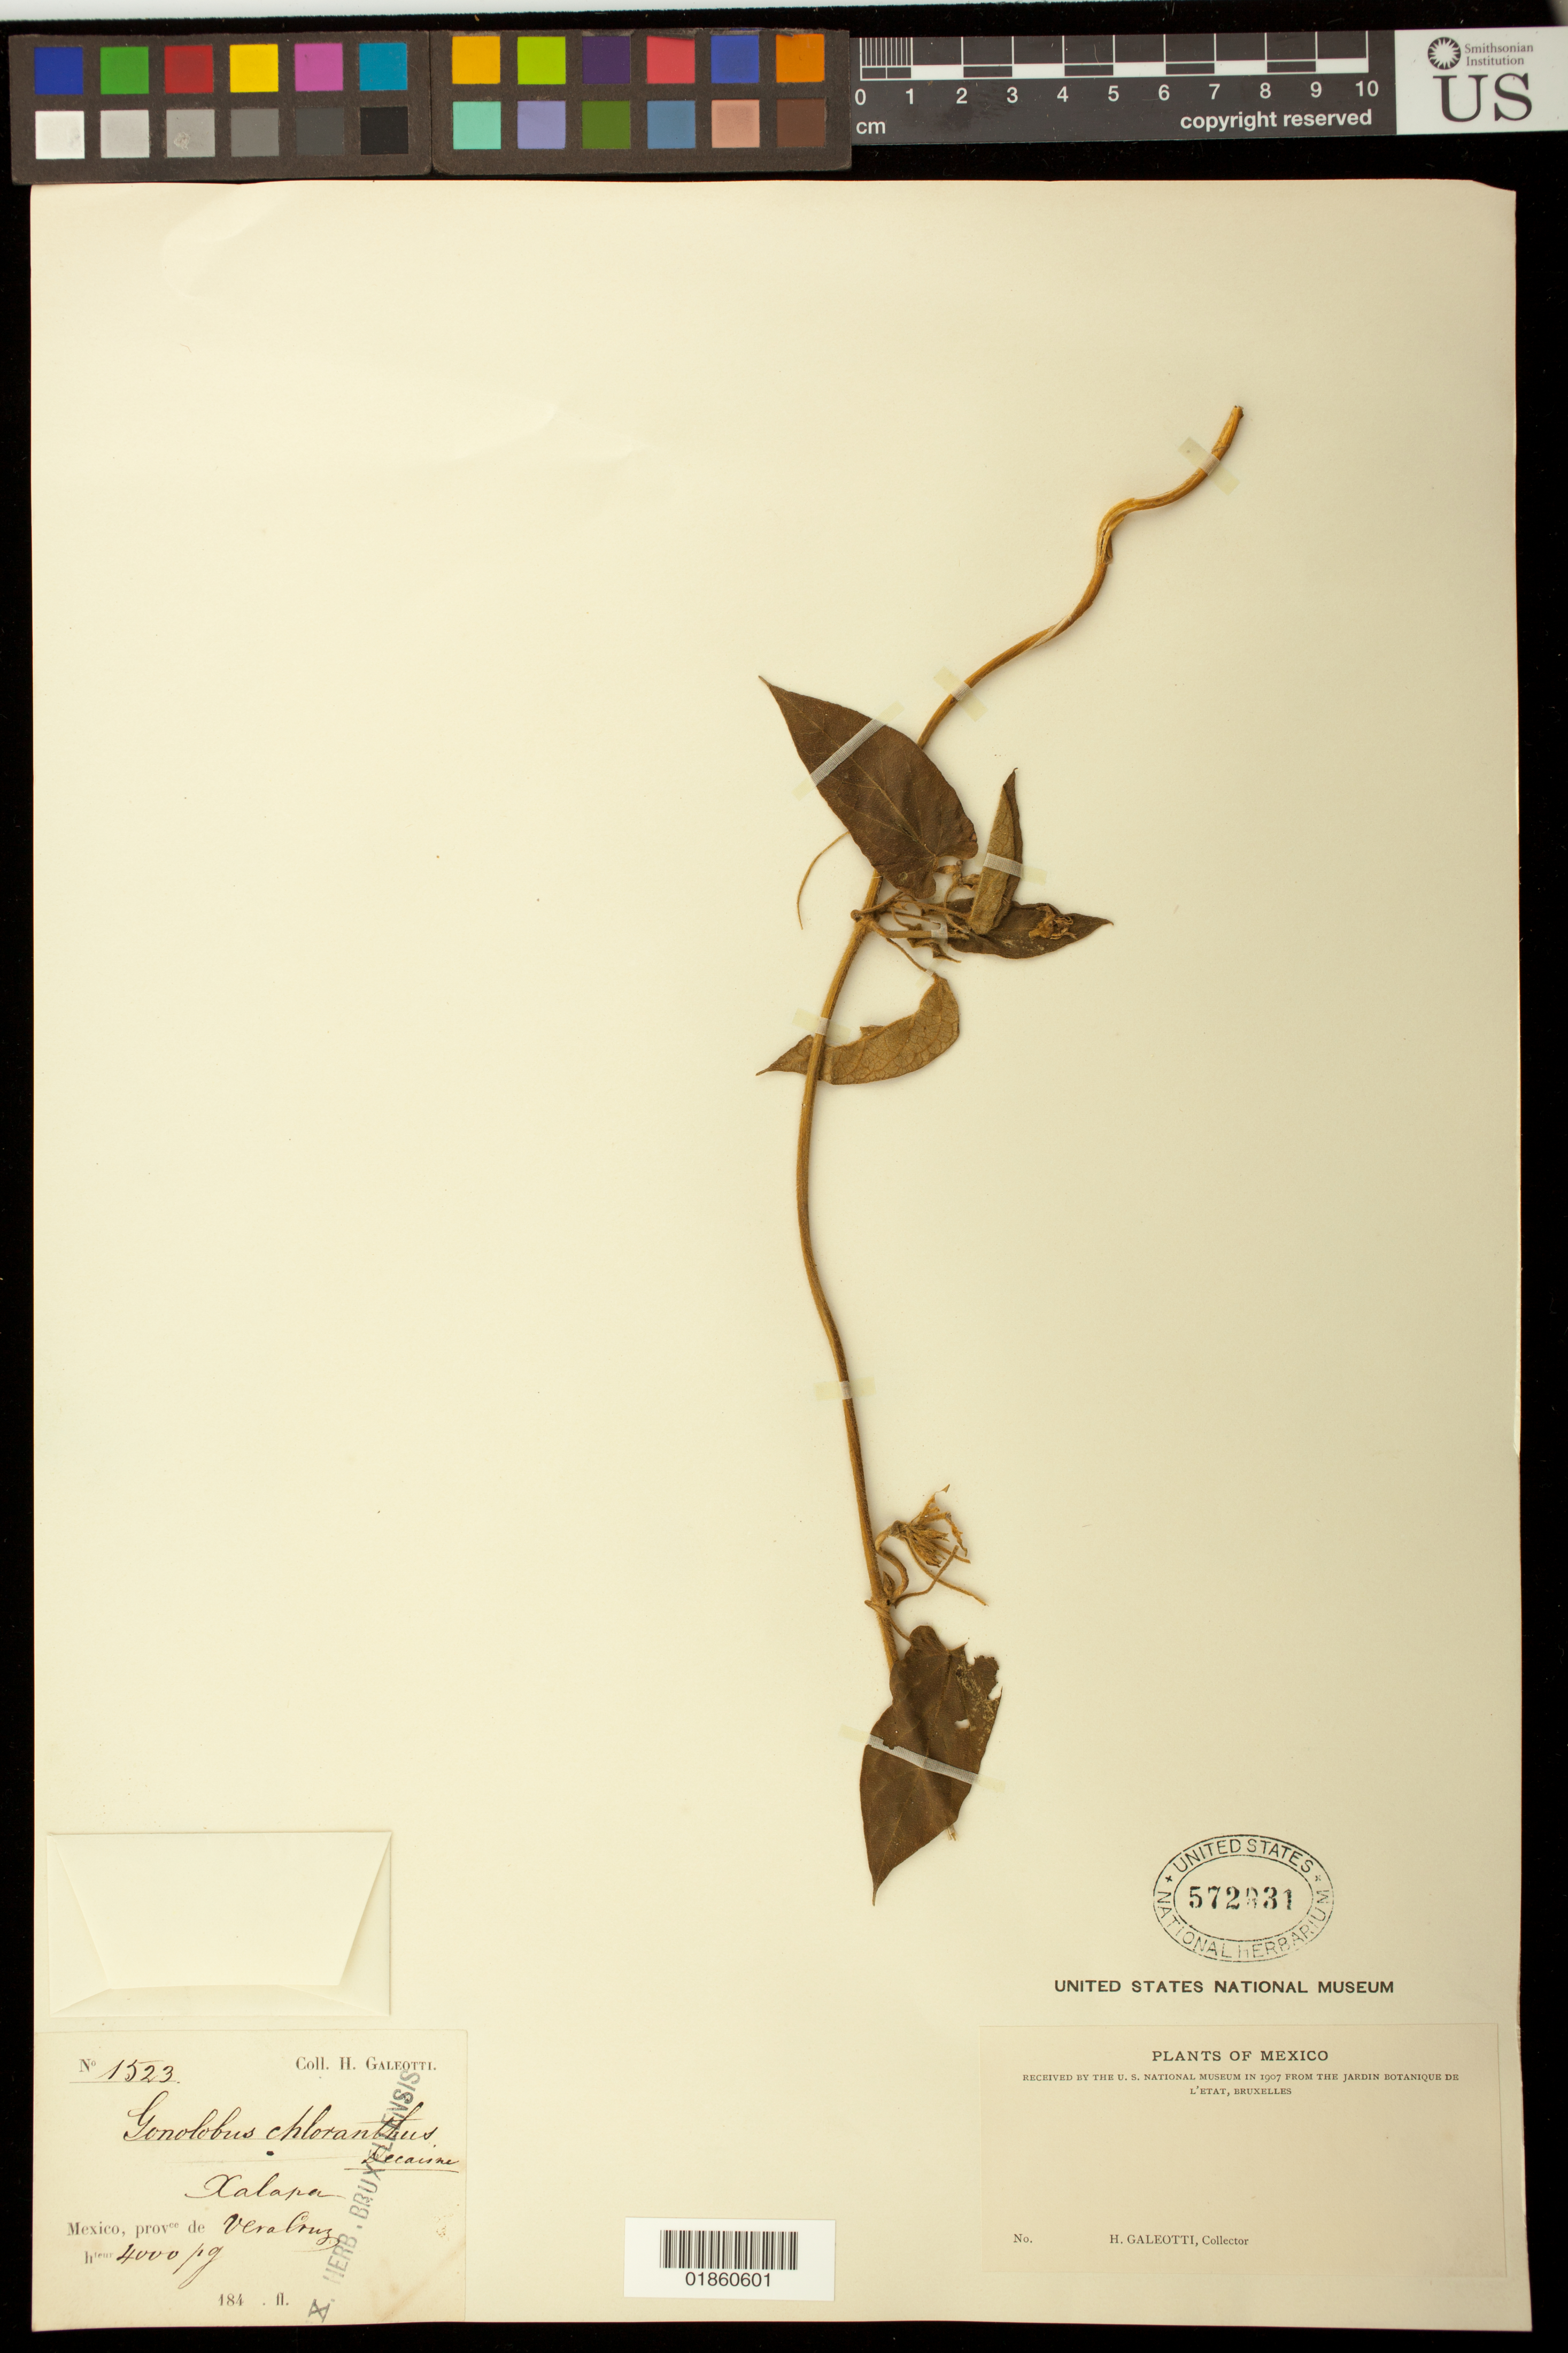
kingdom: Plantae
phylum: Tracheophyta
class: Magnoliopsida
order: Gentianales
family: Apocynaceae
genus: Gonolobus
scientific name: Gonolobus chloranthus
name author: Schltdl.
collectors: H. G. Galeotti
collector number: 1523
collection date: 1840/1849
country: Mexico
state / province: Veracruz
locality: Xalapa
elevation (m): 1219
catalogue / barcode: US 572831